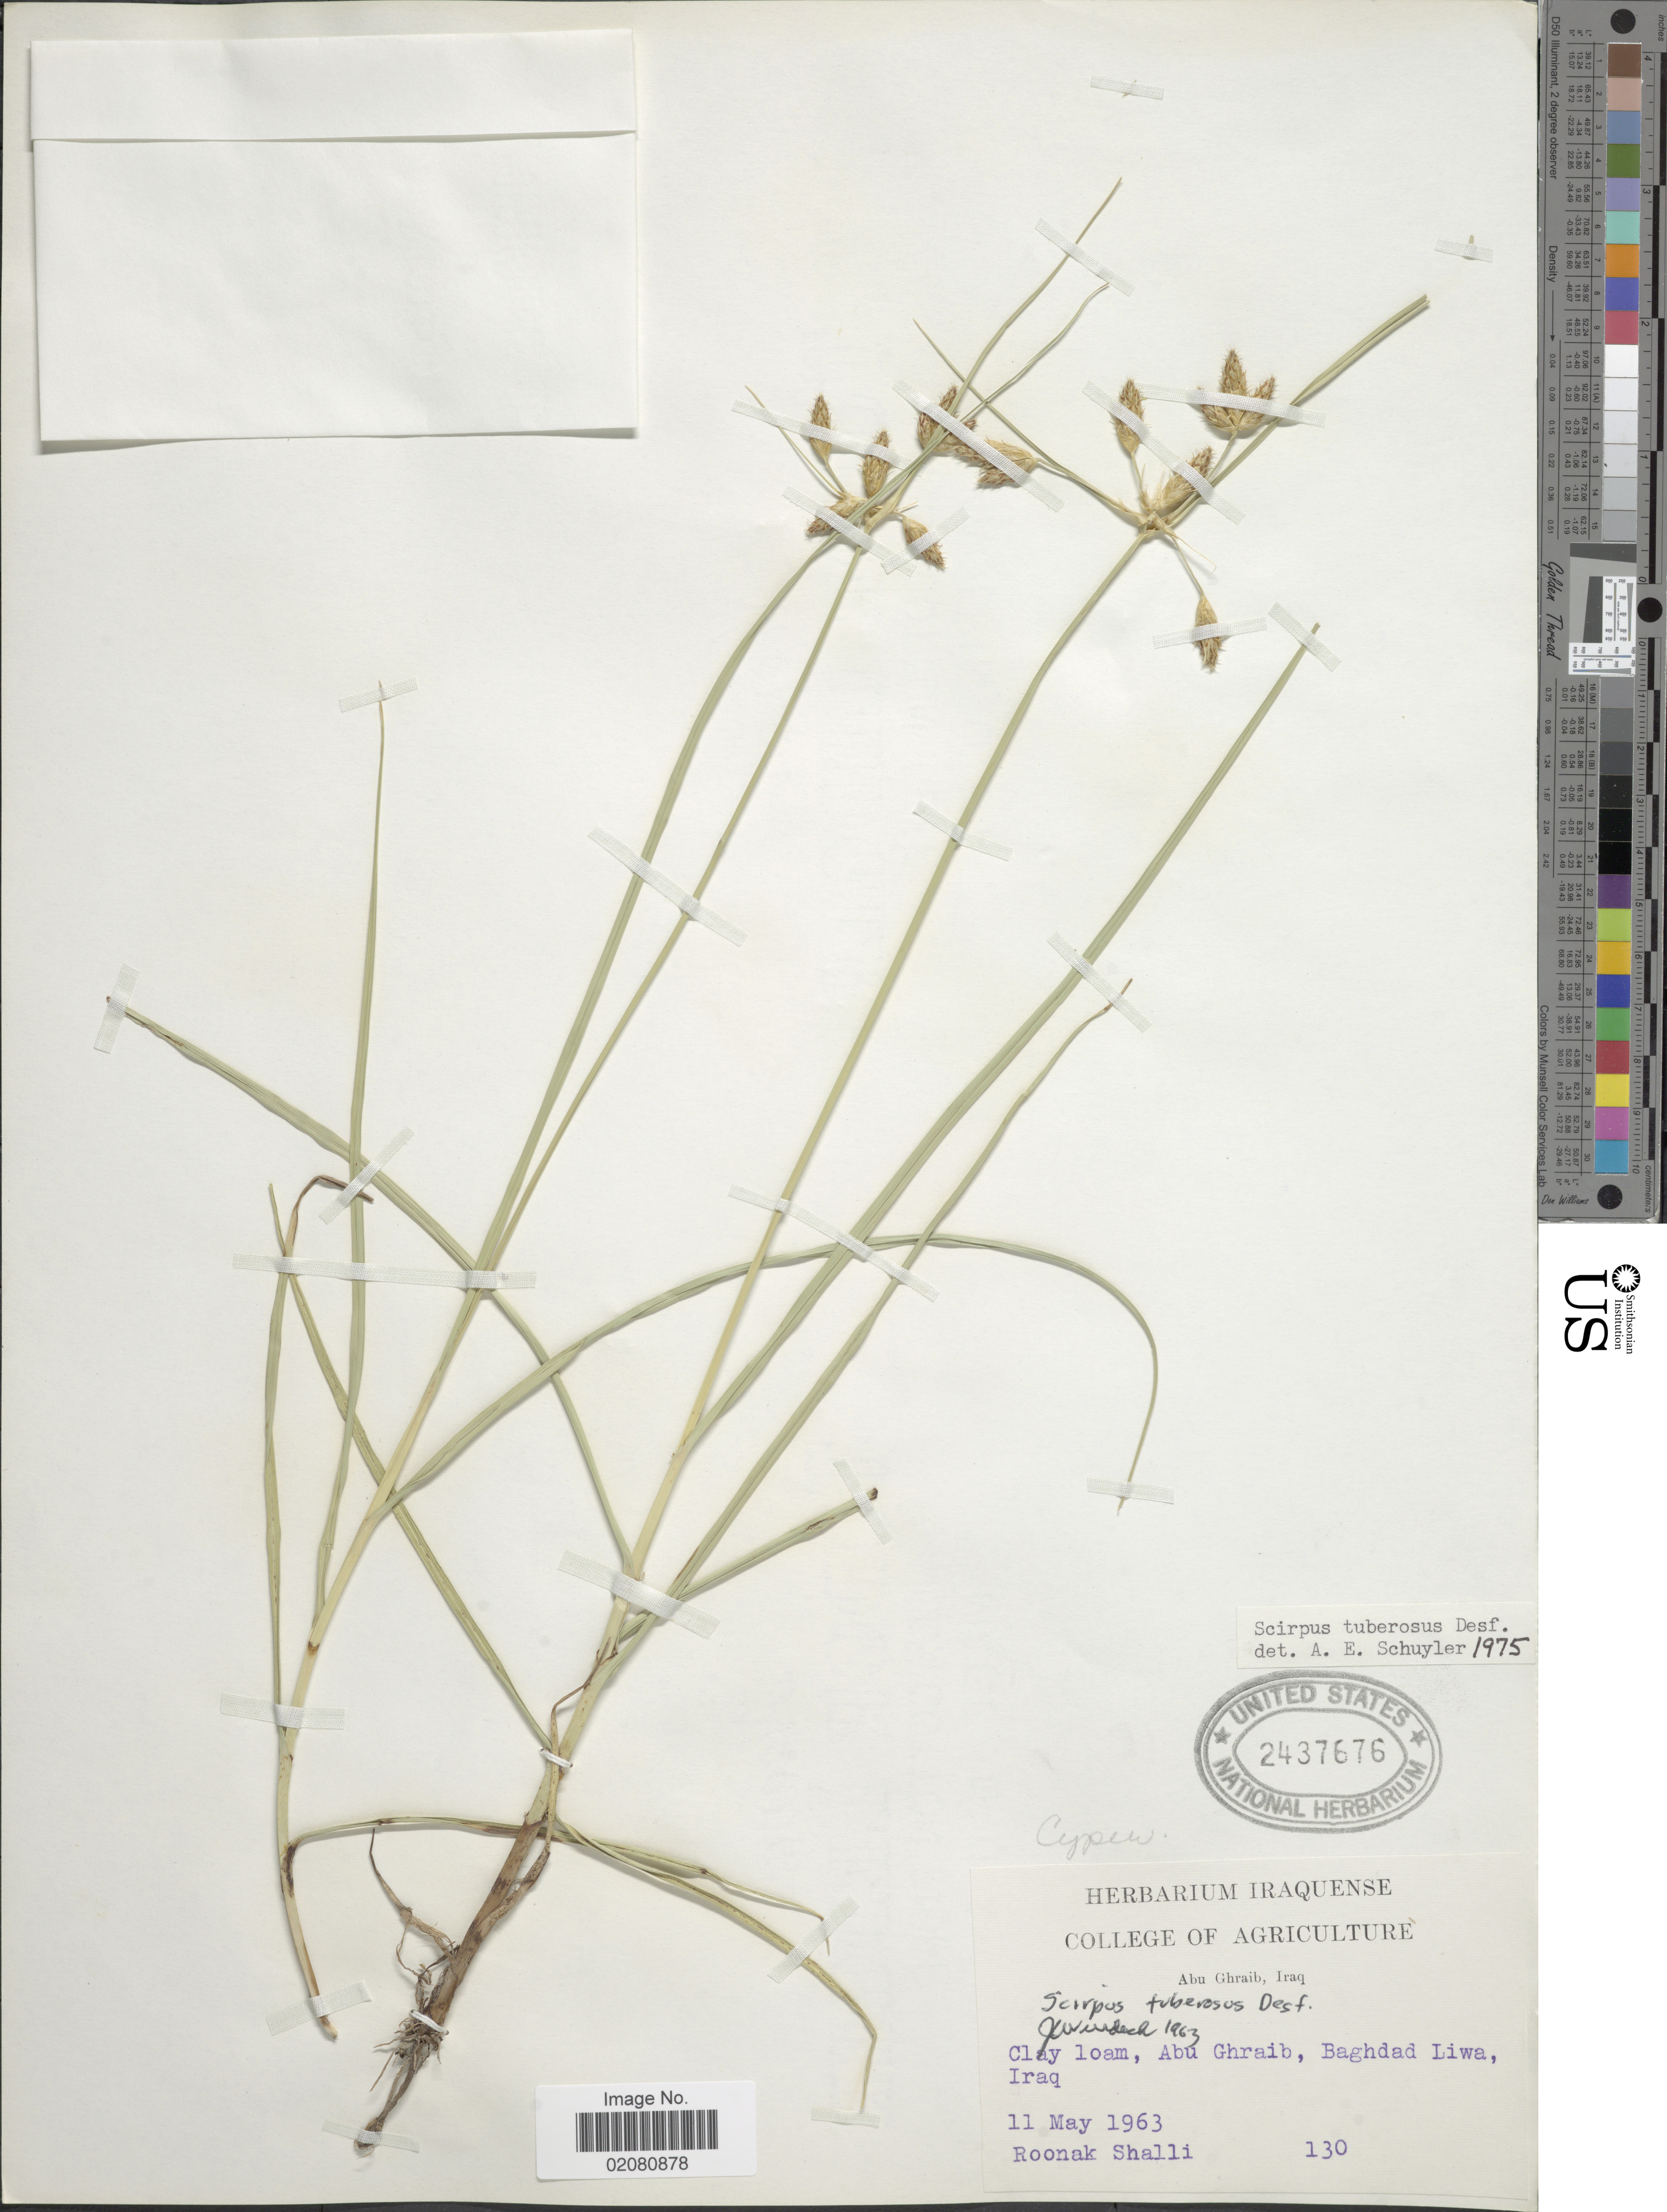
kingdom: Plantae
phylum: Tracheophyta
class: Liliopsida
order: Poales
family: Cyperaceae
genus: Bolboschoenus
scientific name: Bolboschoenus glaucus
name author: (Lam.) S.G. Sm.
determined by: Strong, Mark T., (BOT), Smithsonian Institution - National Museum of Natural History (UNITED STATES)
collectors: R. Shalli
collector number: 130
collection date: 1963-05-11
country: Iraq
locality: Abu Ghraib, Iraq. Clay loam, Abu Ghraib, Baghdad LIwa, Iraq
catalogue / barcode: US 2437676